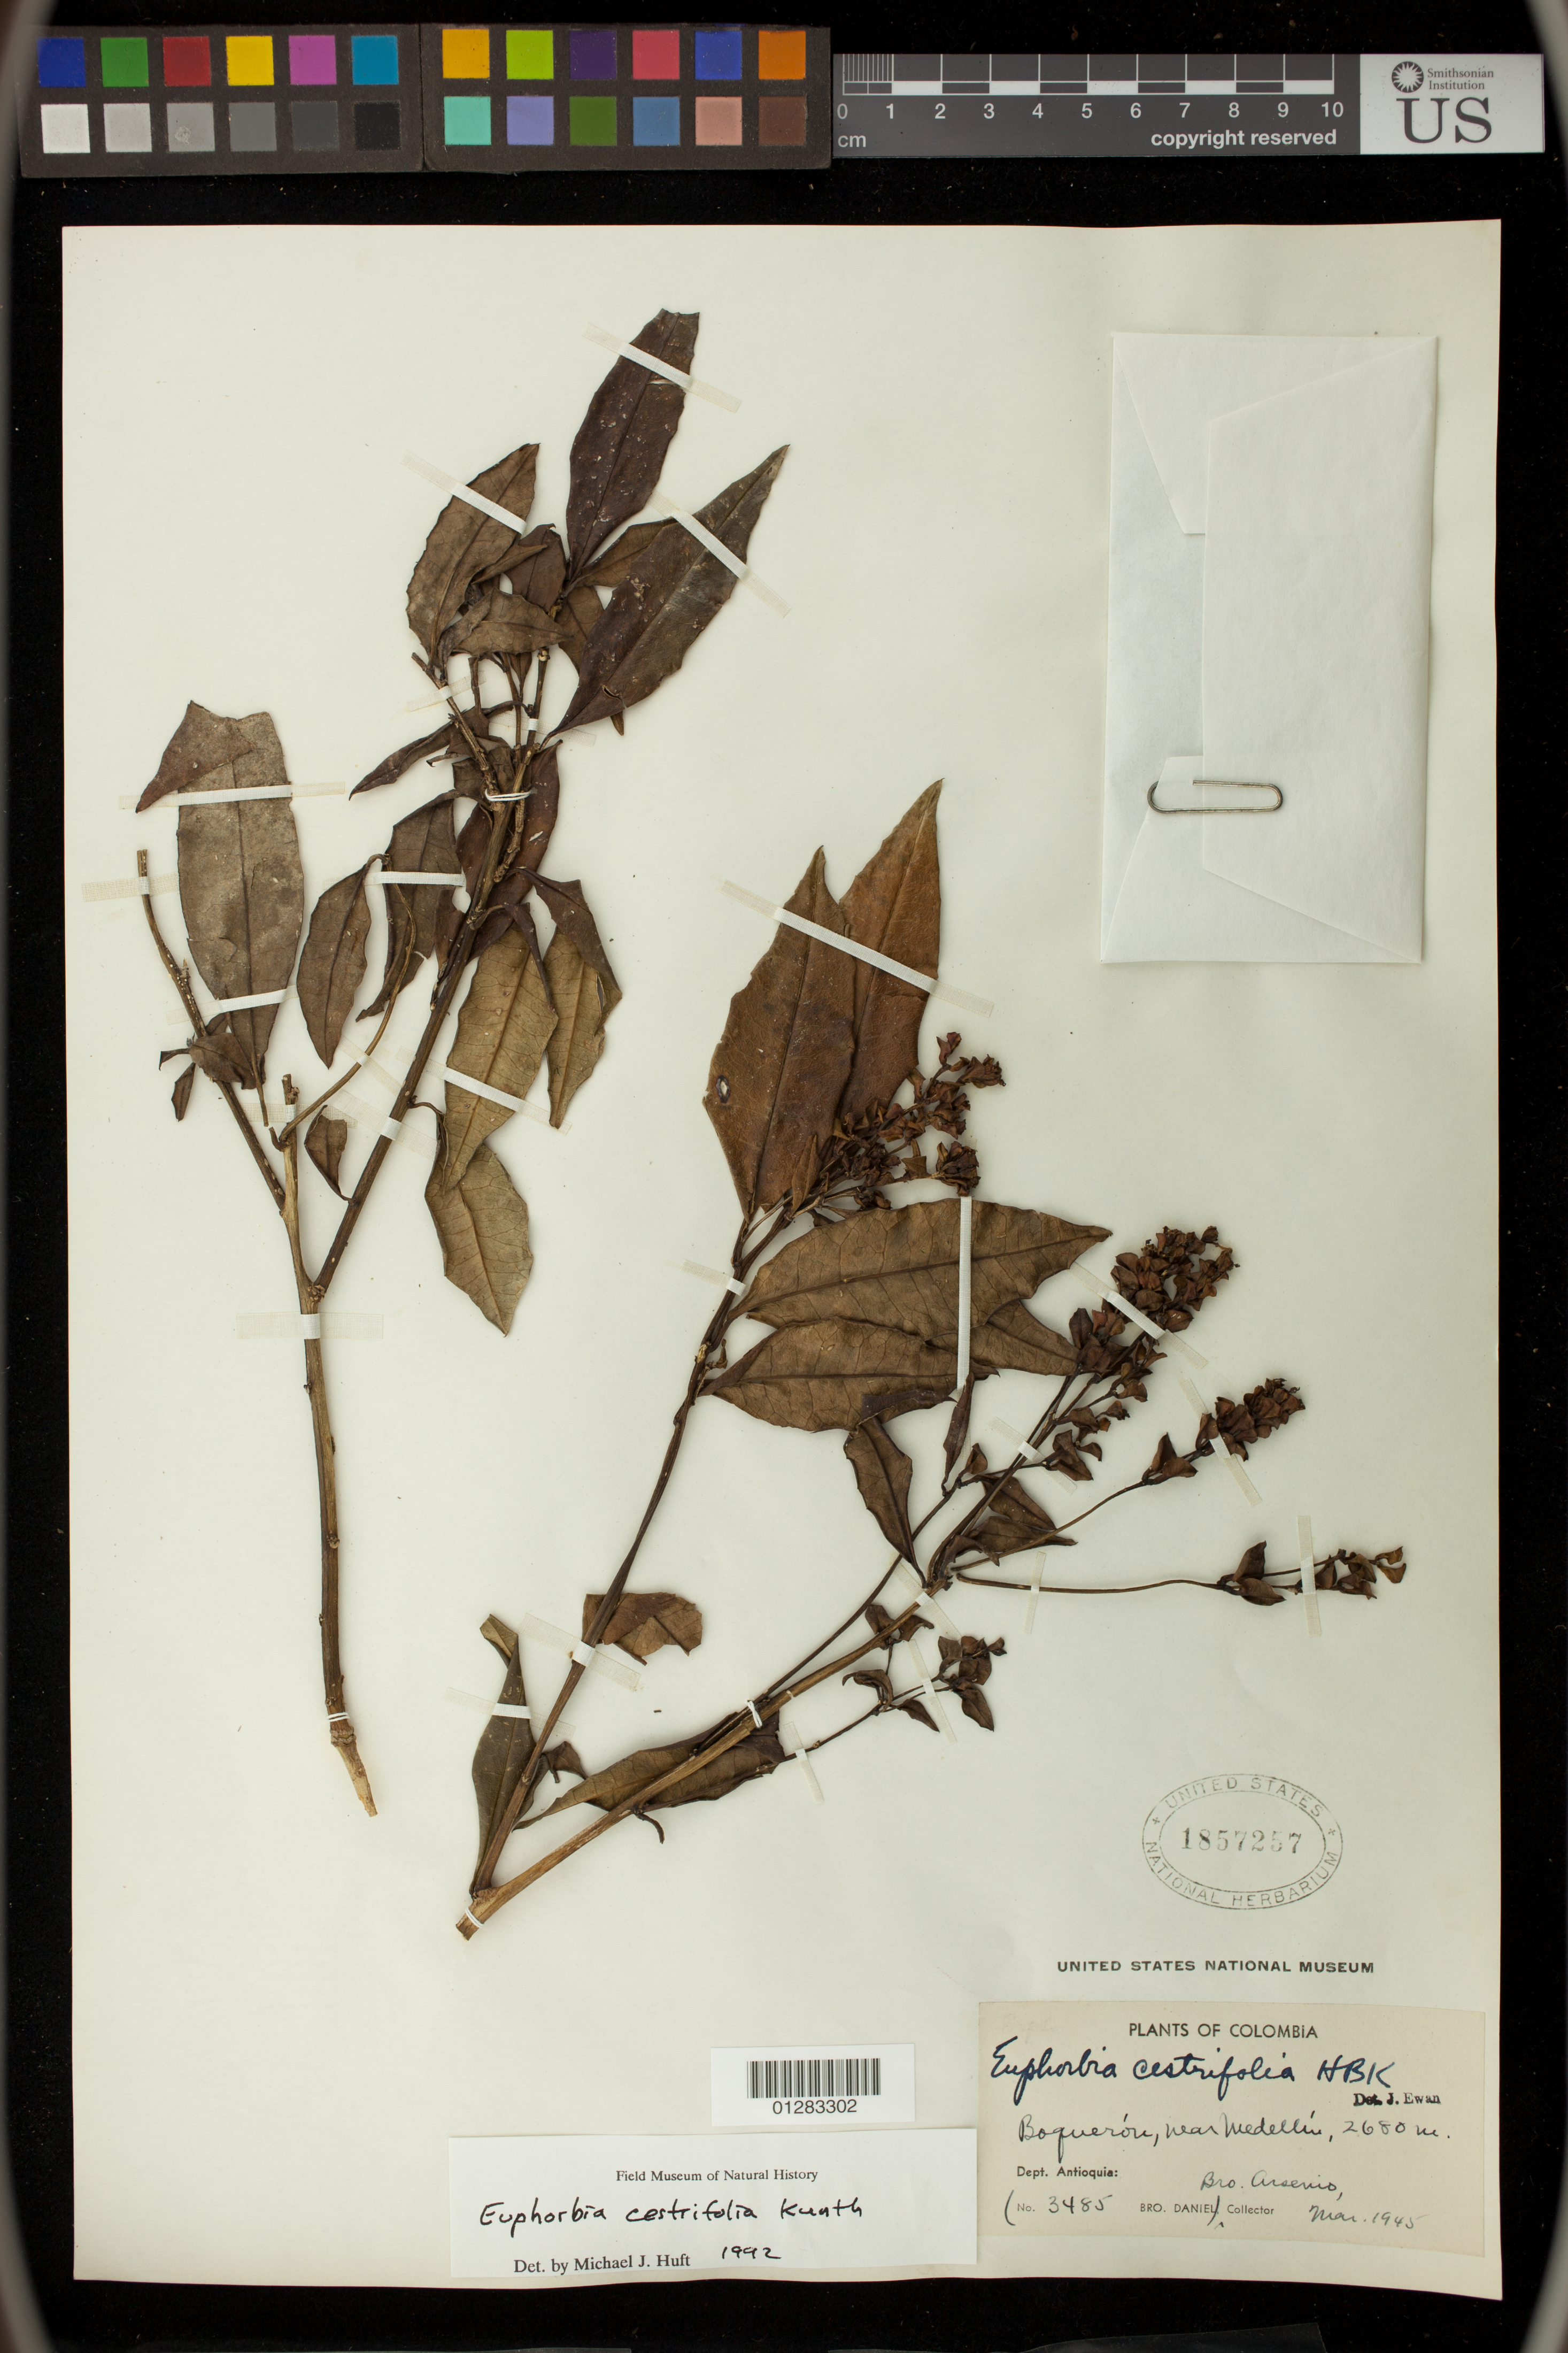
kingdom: Plantae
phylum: Tracheophyta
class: Magnoliopsida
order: Malpighiales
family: Euphorbiaceae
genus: Euphorbia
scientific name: Euphorbia cotinifolia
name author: L.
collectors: Bro. Daniel & Bro. G. Arsène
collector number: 3485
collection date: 1945-03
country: Colombia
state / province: Antioquia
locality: Boqueron, near Medellin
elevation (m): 2680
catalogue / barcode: US 1857257